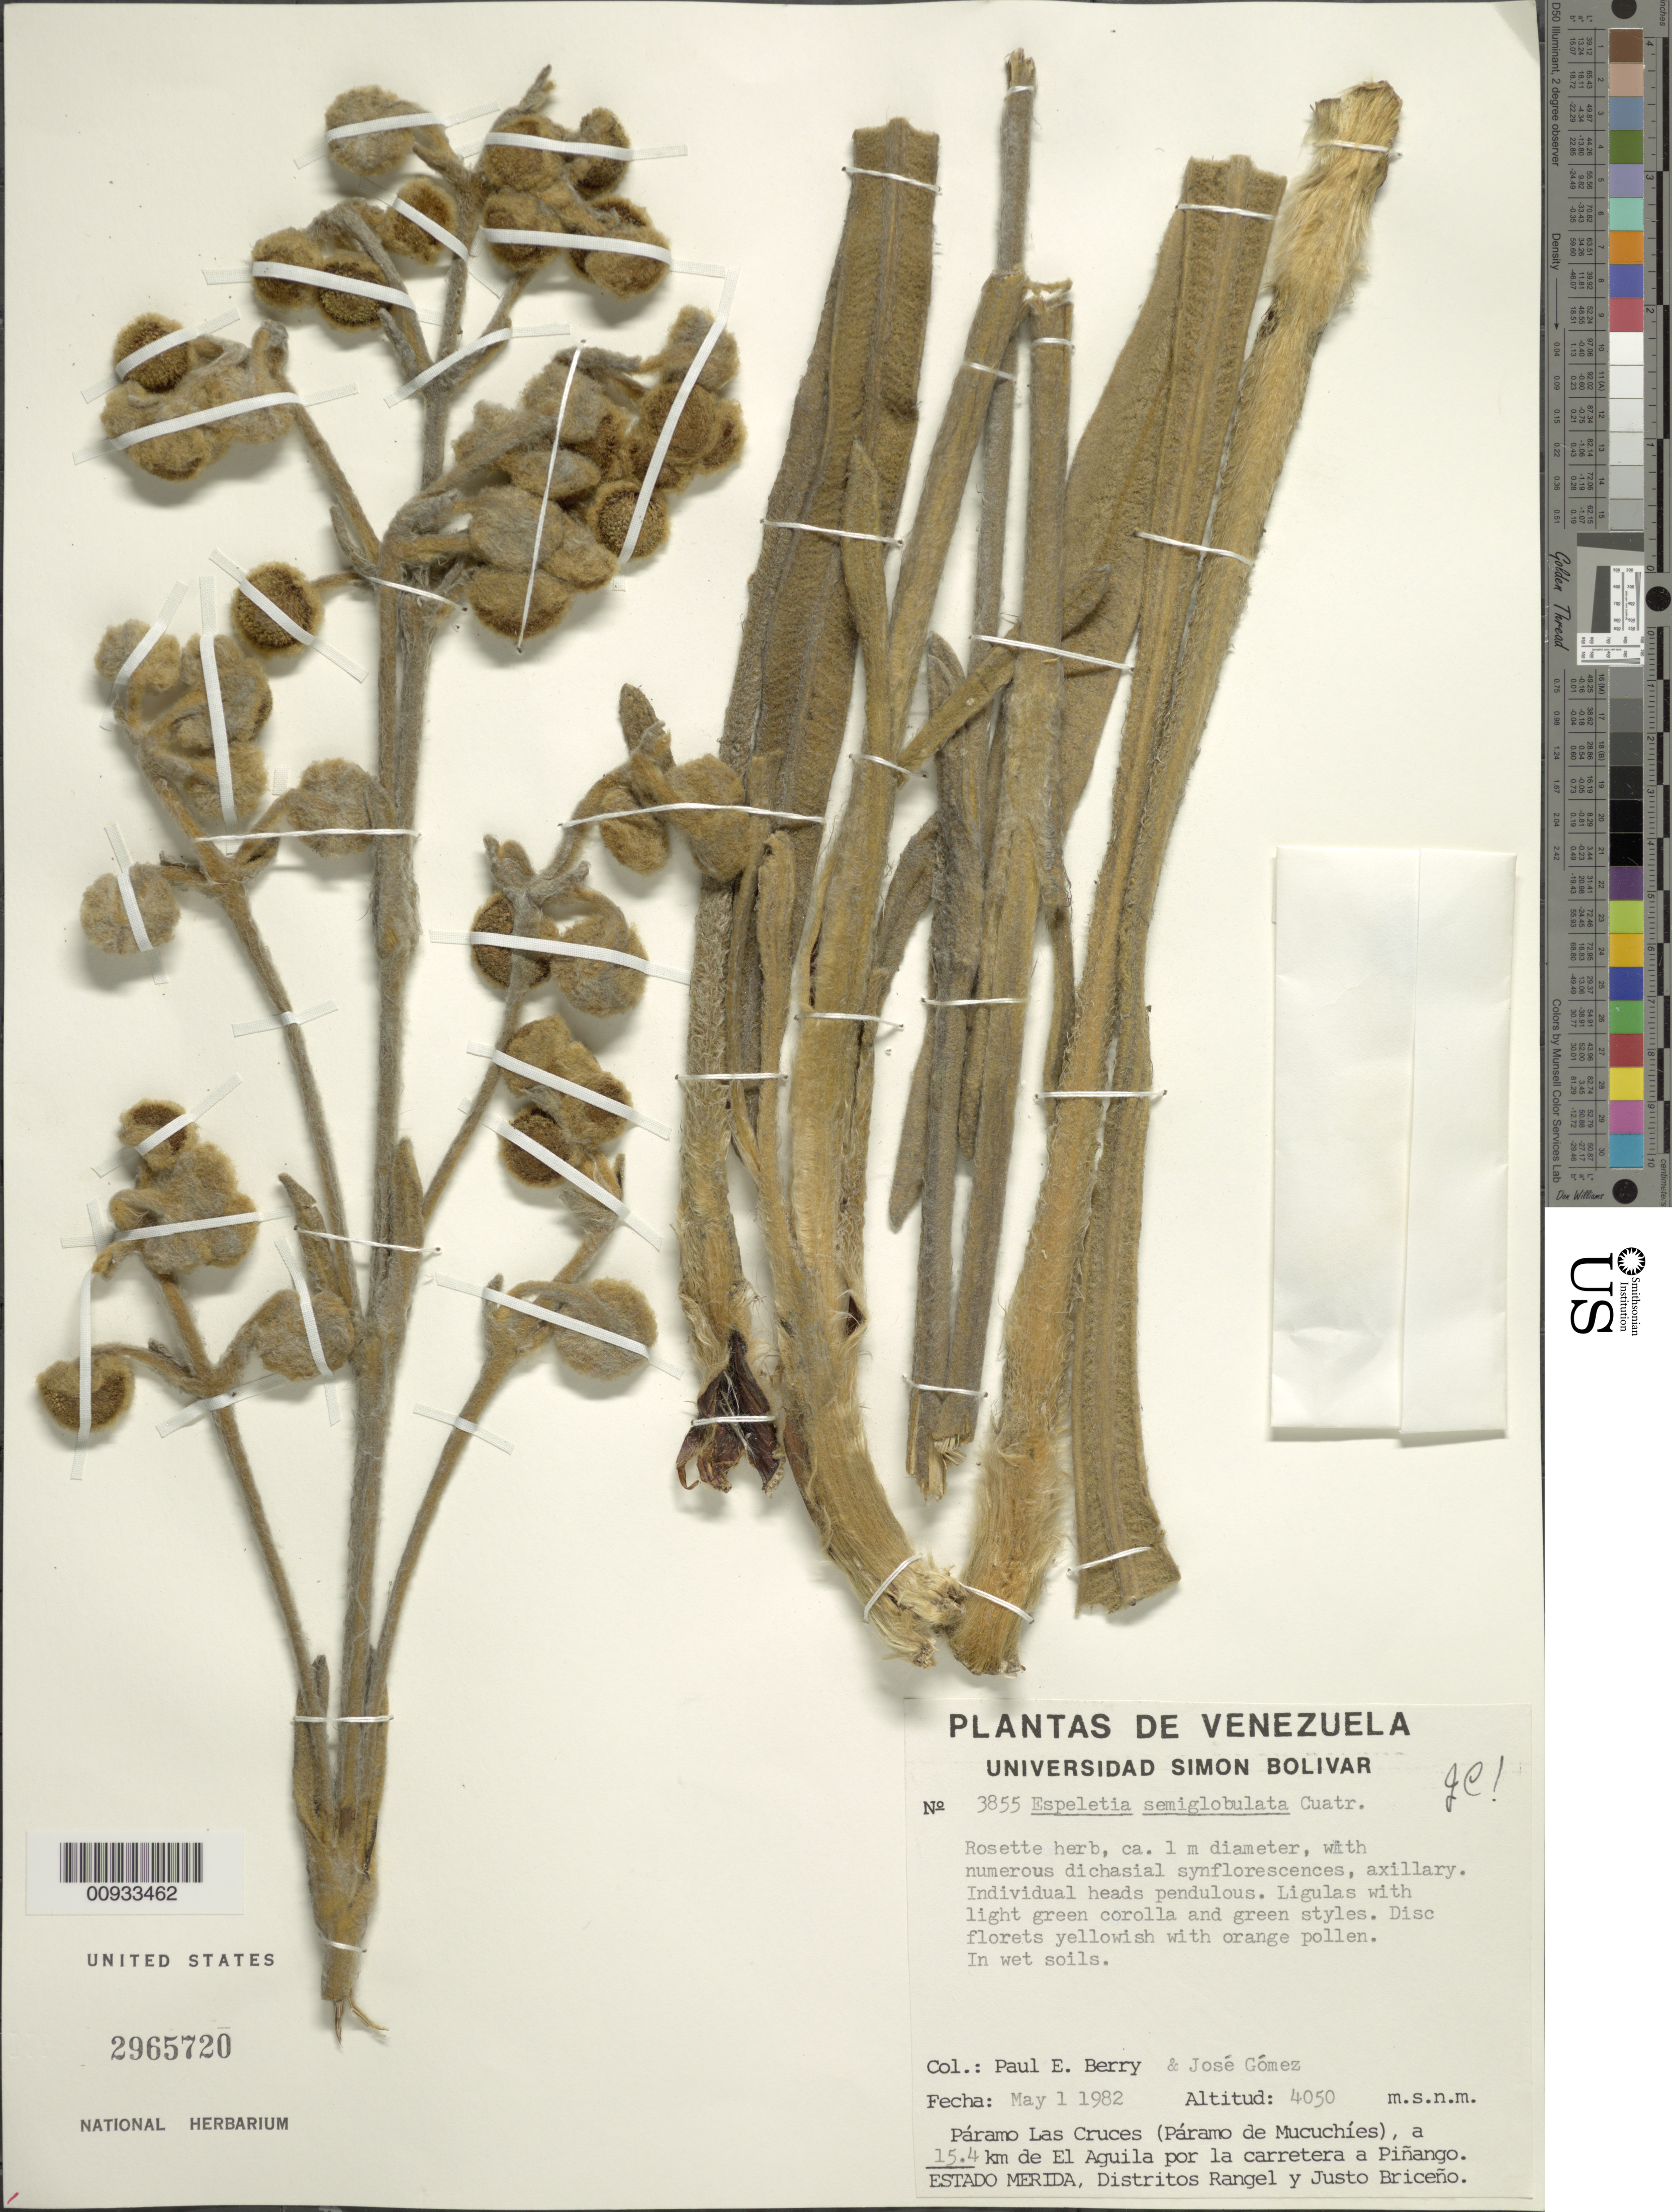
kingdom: Plantae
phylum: Tracheophyta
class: Magnoliopsida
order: Asterales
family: Asteraceae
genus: Espeletia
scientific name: Espeletia semiglobulata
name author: Cuatrec.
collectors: P. E. Berry & J. Gómez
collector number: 3855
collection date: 1982-05-01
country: Venezuela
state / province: Mérida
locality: Paramo Las Cruces (Paramo de Mucuchies), a 15.4 km de El Aguila por la carretera a Pinango, Distritos Rangel y Justo Briceno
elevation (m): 4050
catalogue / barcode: US 2965720